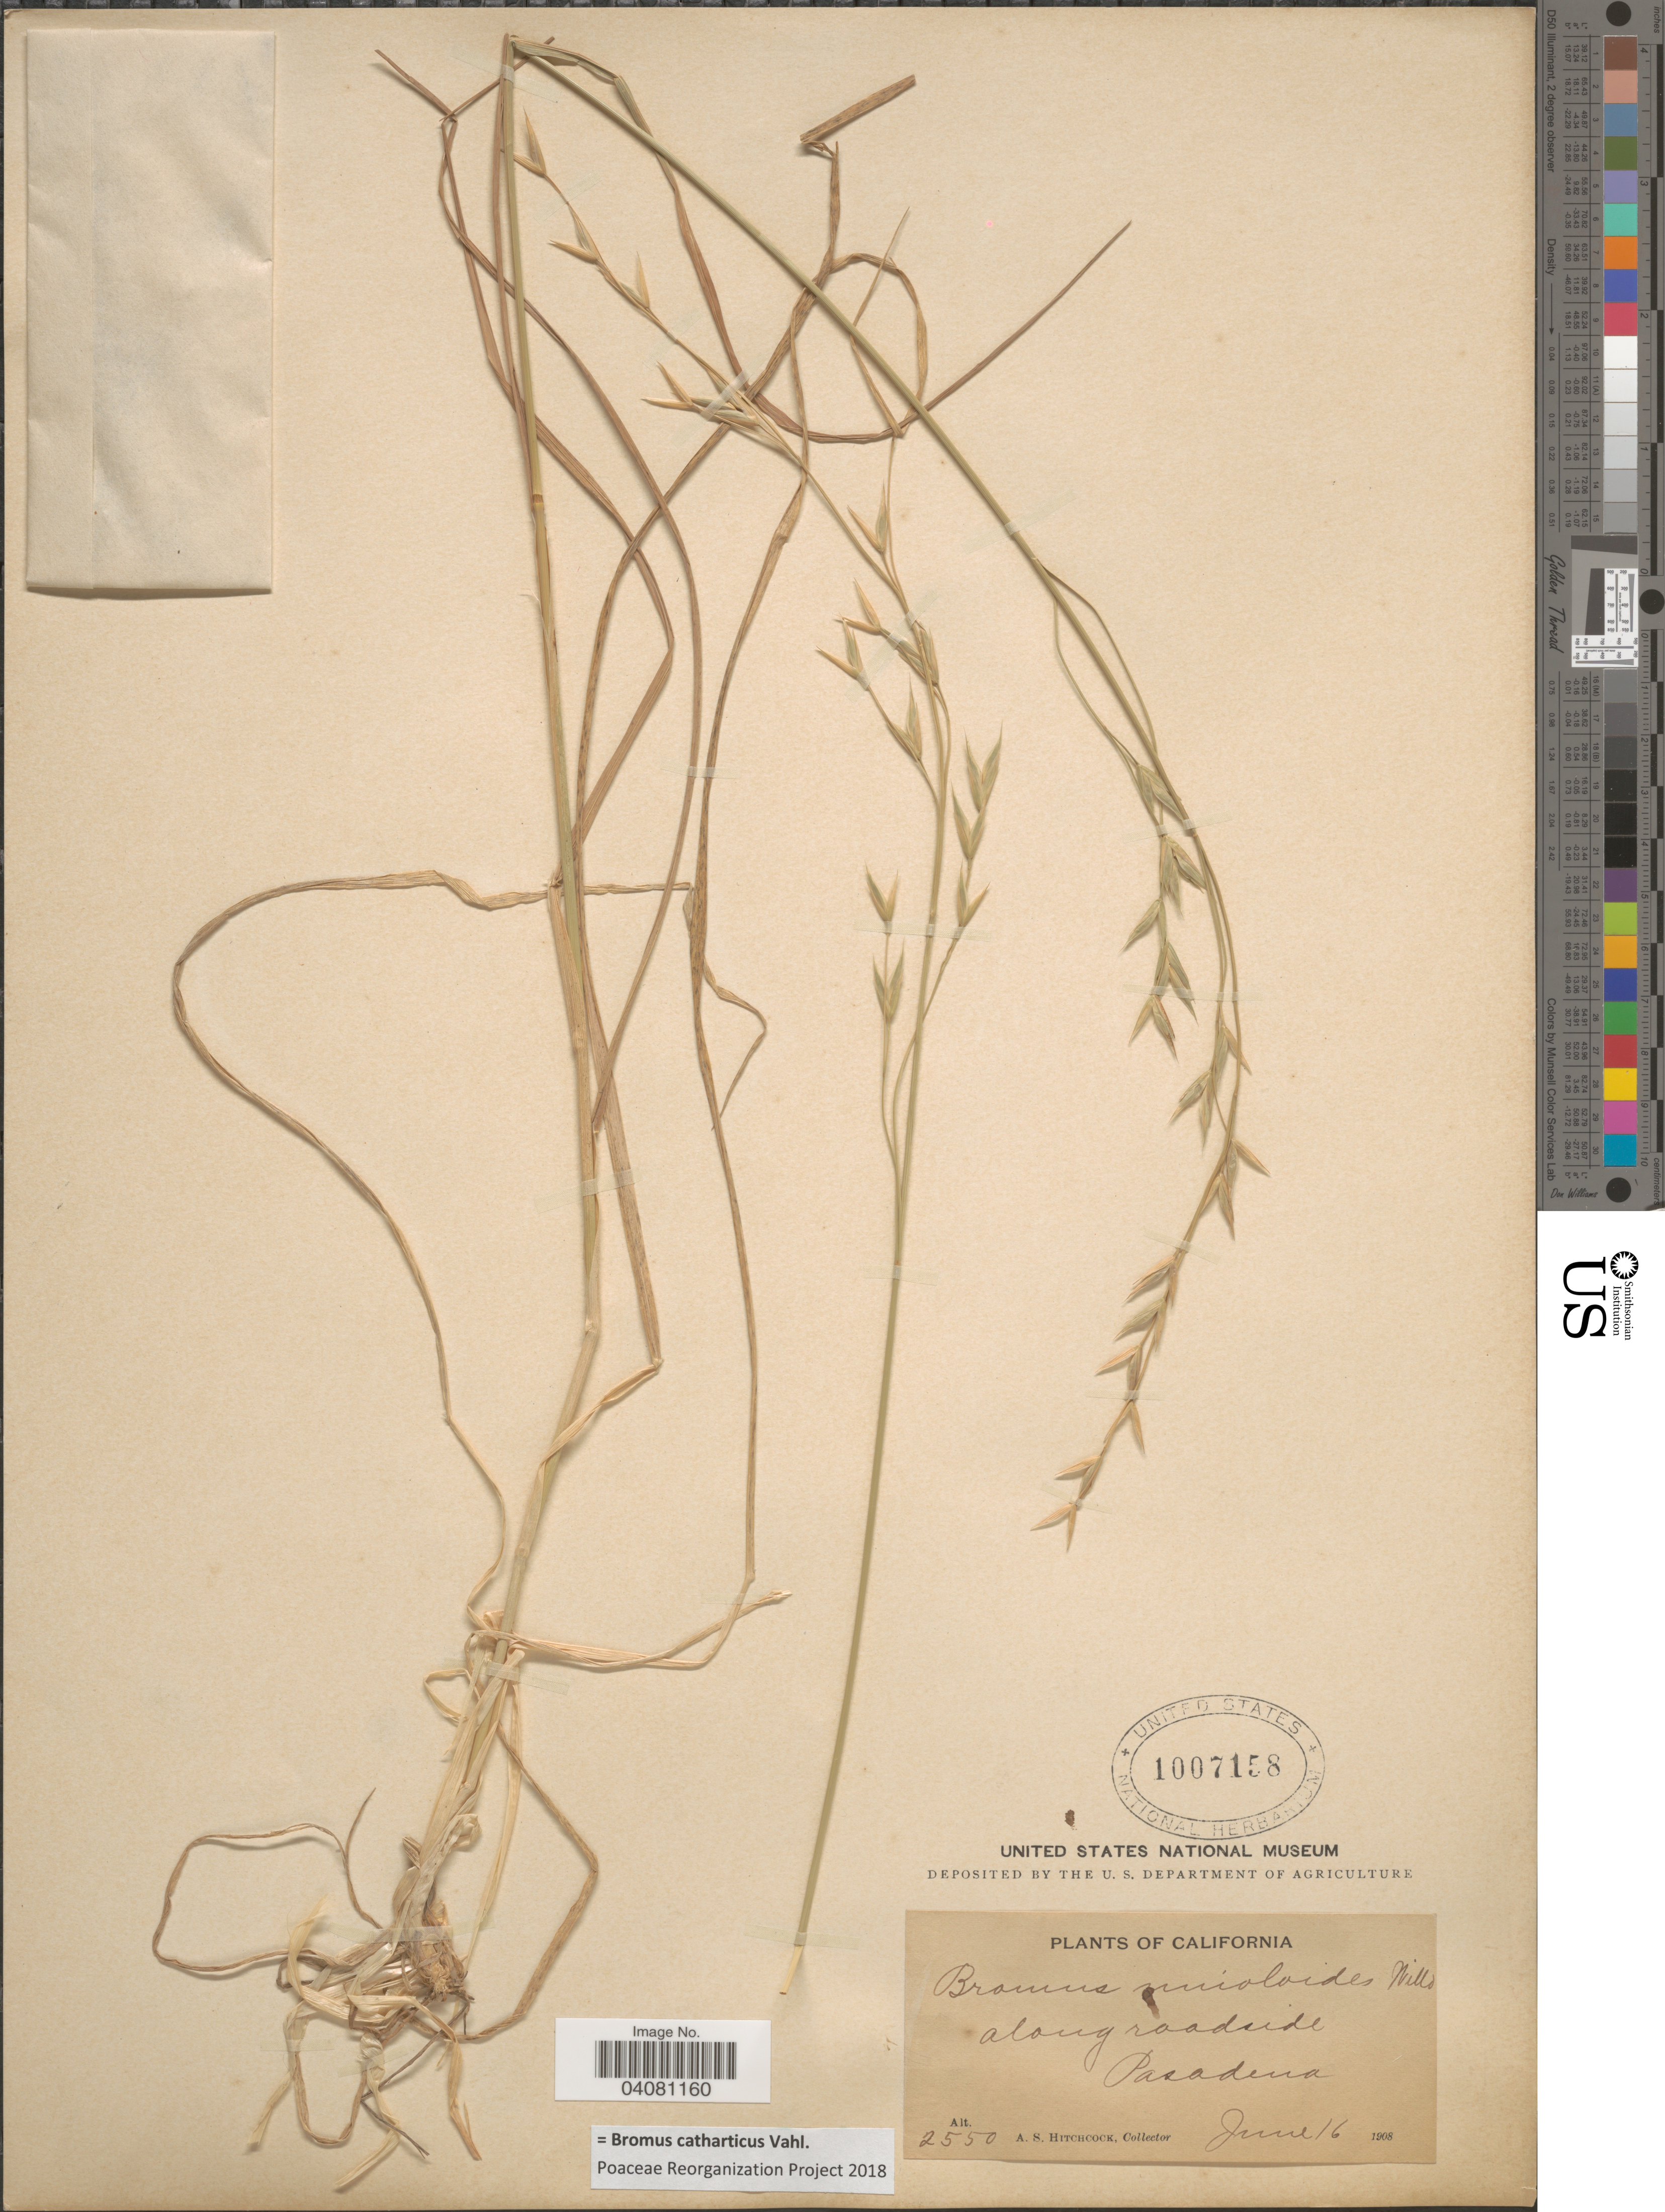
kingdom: Plantae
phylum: Tracheophyta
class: Liliopsida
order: Poales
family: Poaceae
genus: Bromus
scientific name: Bromus catharticus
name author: Vahl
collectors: A. S. Hitchcock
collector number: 2550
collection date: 1908-06-16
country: United States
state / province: California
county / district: Los Angeles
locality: Along roadside, Pasadena.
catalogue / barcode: US 1007158